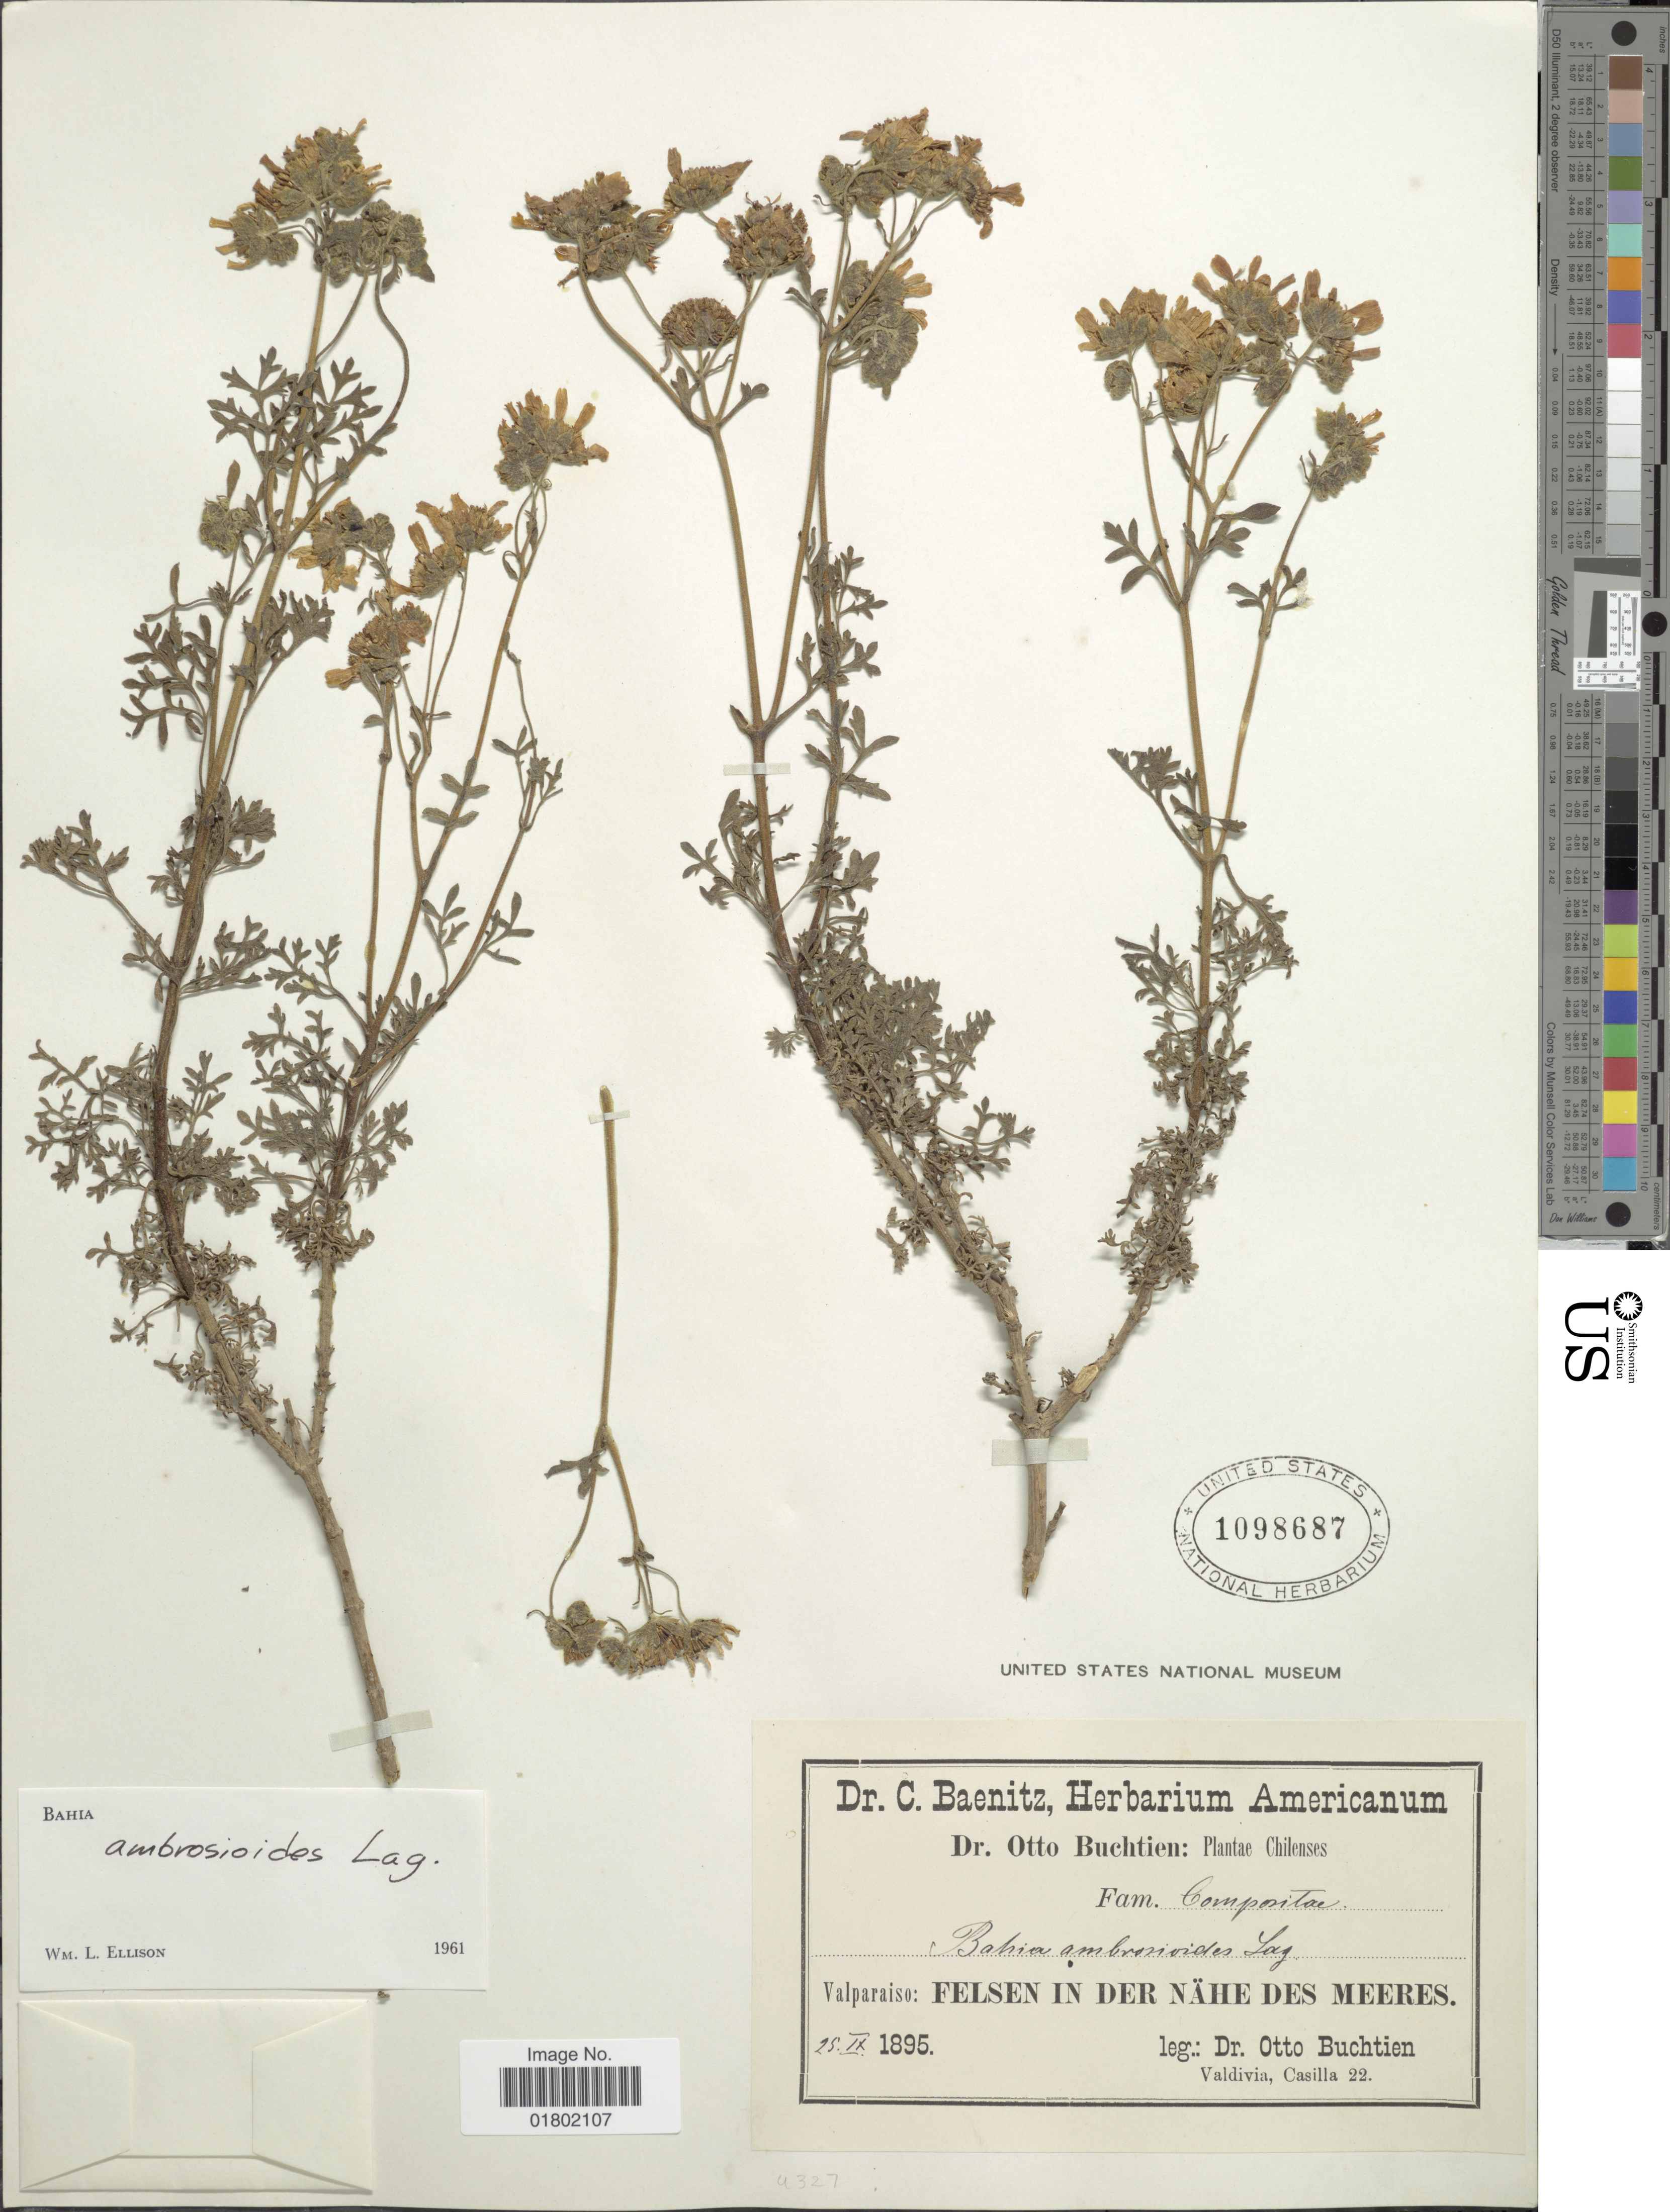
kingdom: Plantae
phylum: Tracheophyta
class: Magnoliopsida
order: Asterales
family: Asteraceae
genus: Bahia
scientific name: Bahia ambrosioides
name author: Lag.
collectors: O. Buchtien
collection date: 1895-09-25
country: Chile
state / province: Valparaíso (V)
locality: Felsen in Der Nahe Des Meeres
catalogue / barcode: US 1098687